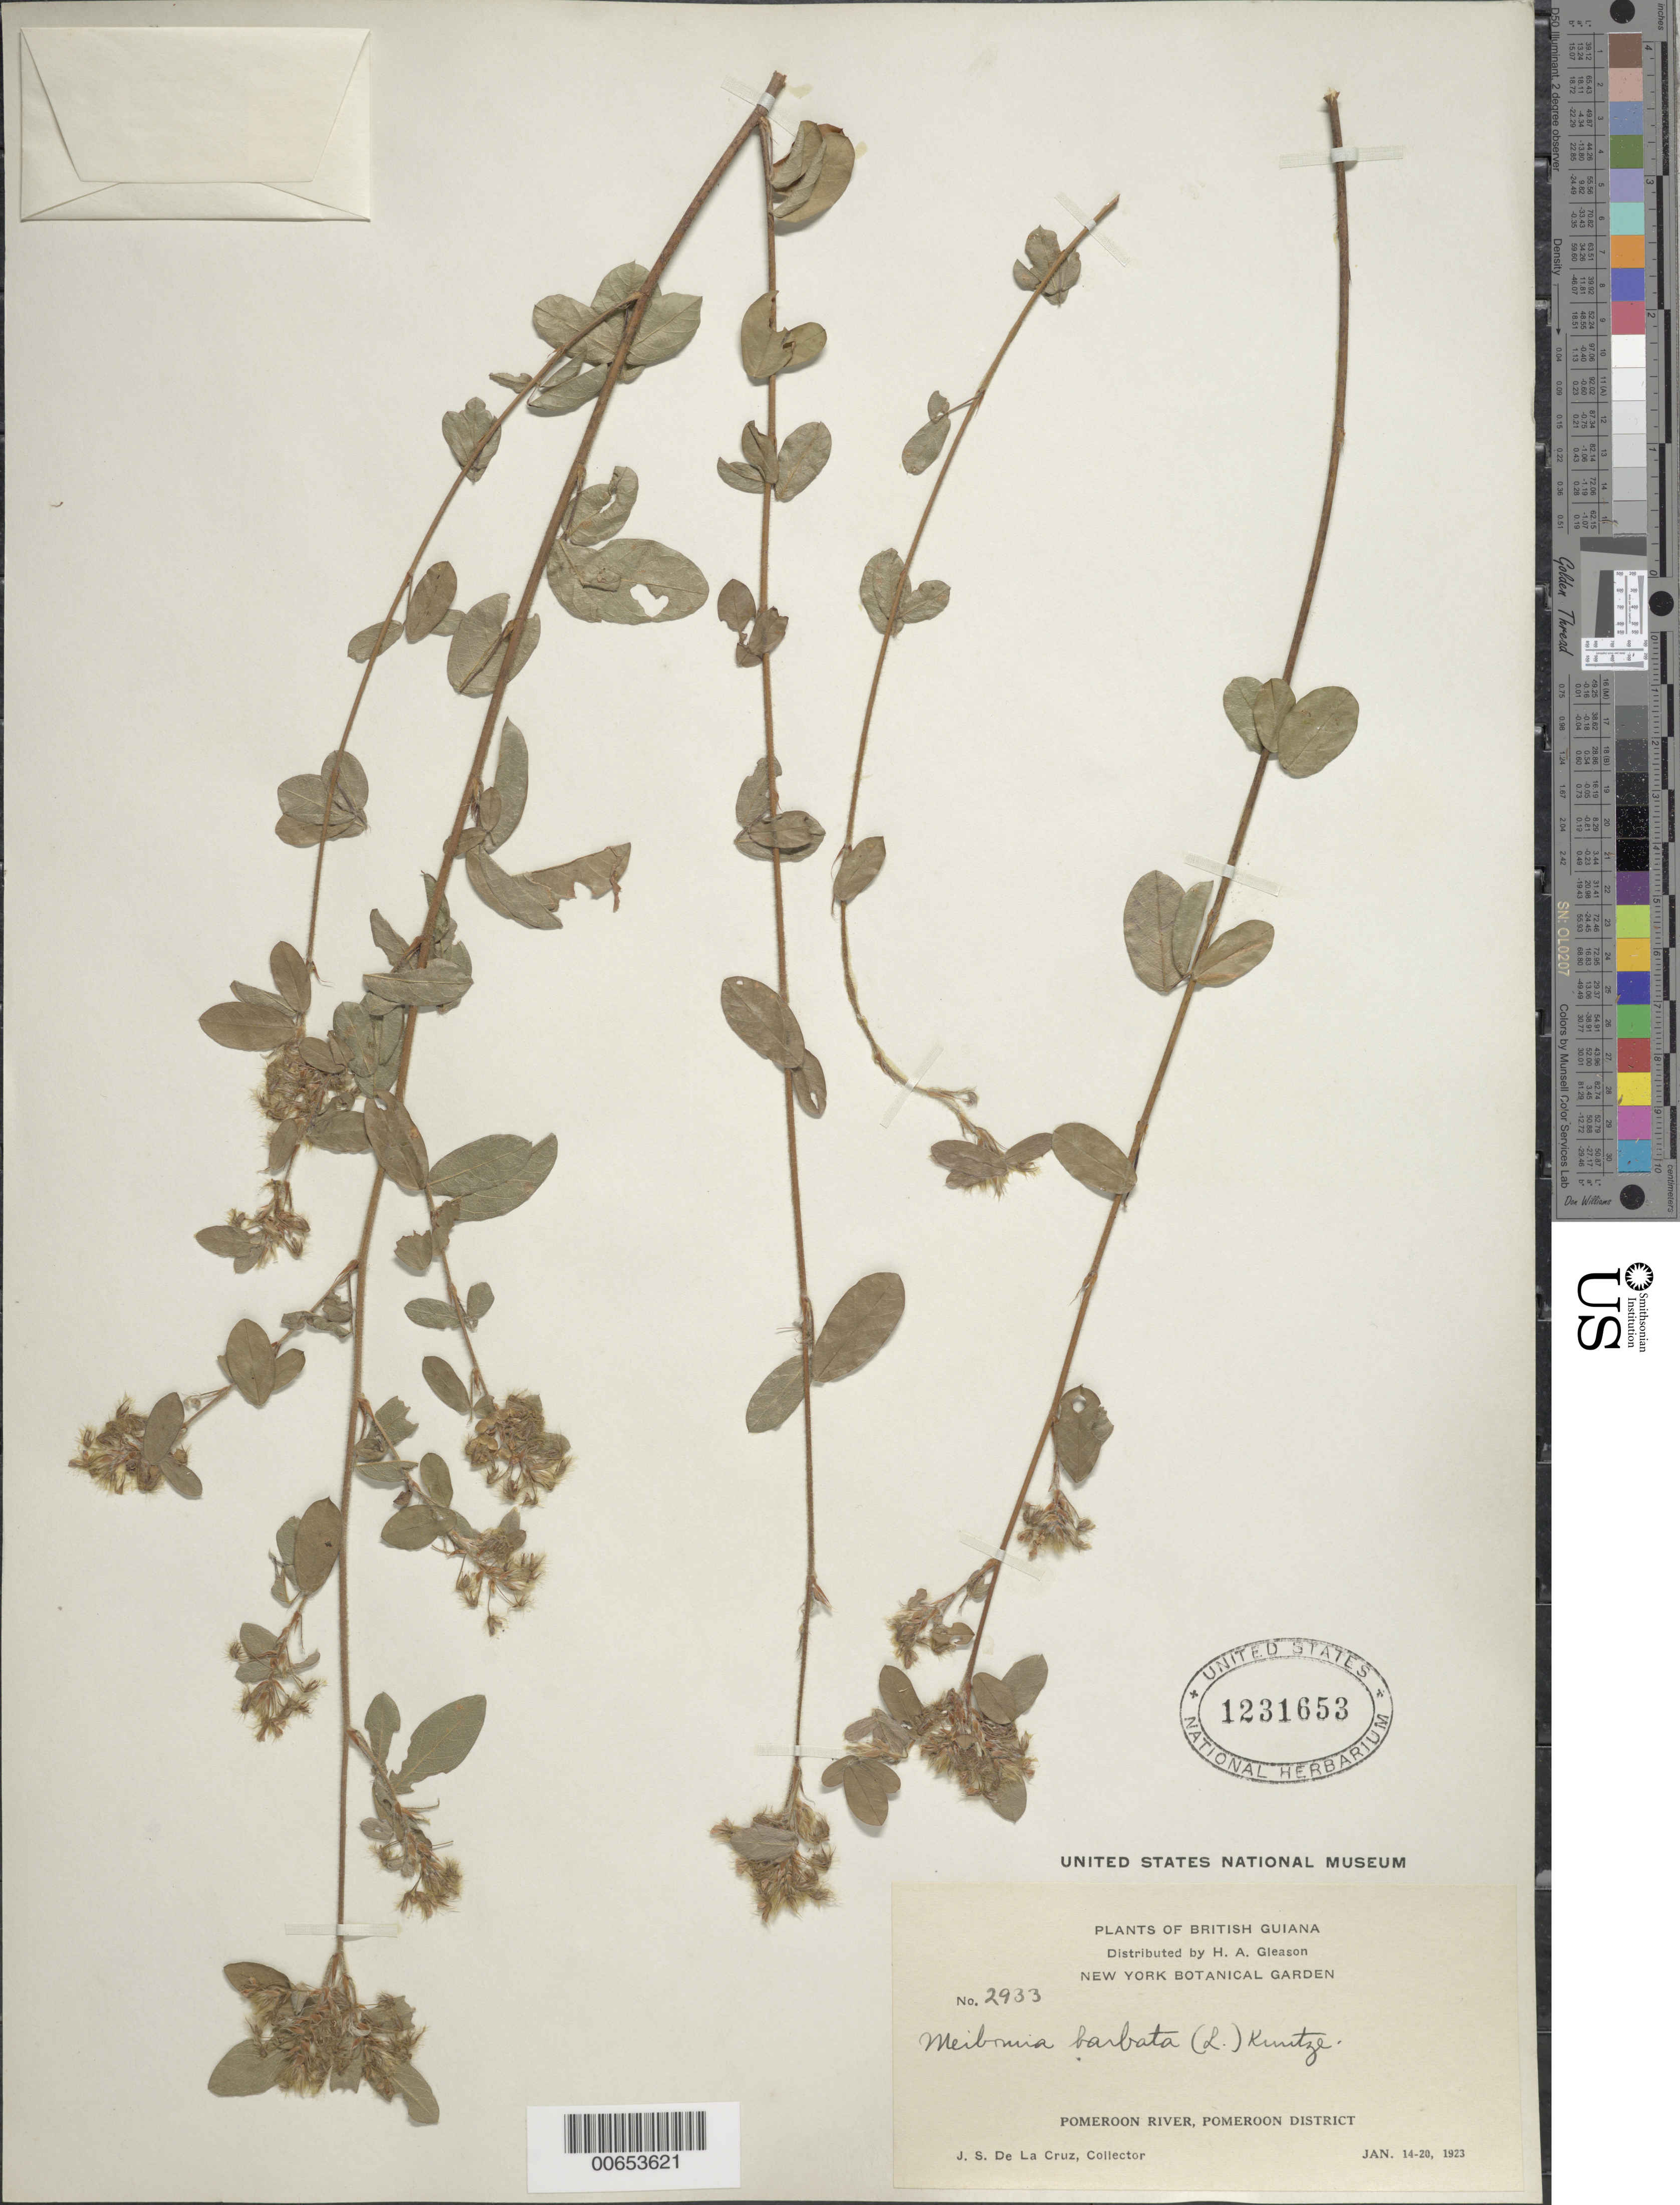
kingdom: Plantae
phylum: Tracheophyta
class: Magnoliopsida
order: Fabales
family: Fabaceae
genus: Grona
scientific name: Grona barbata var. barbata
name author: (L.) H. Ohashi & K. Ohashi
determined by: Strong, Mark T., (BOT), Smithsonian Institution - National Museum of Natural History (UNITED STATES)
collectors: J. S. de la Cruz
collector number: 2933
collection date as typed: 14-Jan-23 to 20-Jan-23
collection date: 1923-01-14/1923-01-20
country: Guyana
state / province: Pomeroon-Supenaam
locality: Pomeroon R.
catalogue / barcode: US 1231653